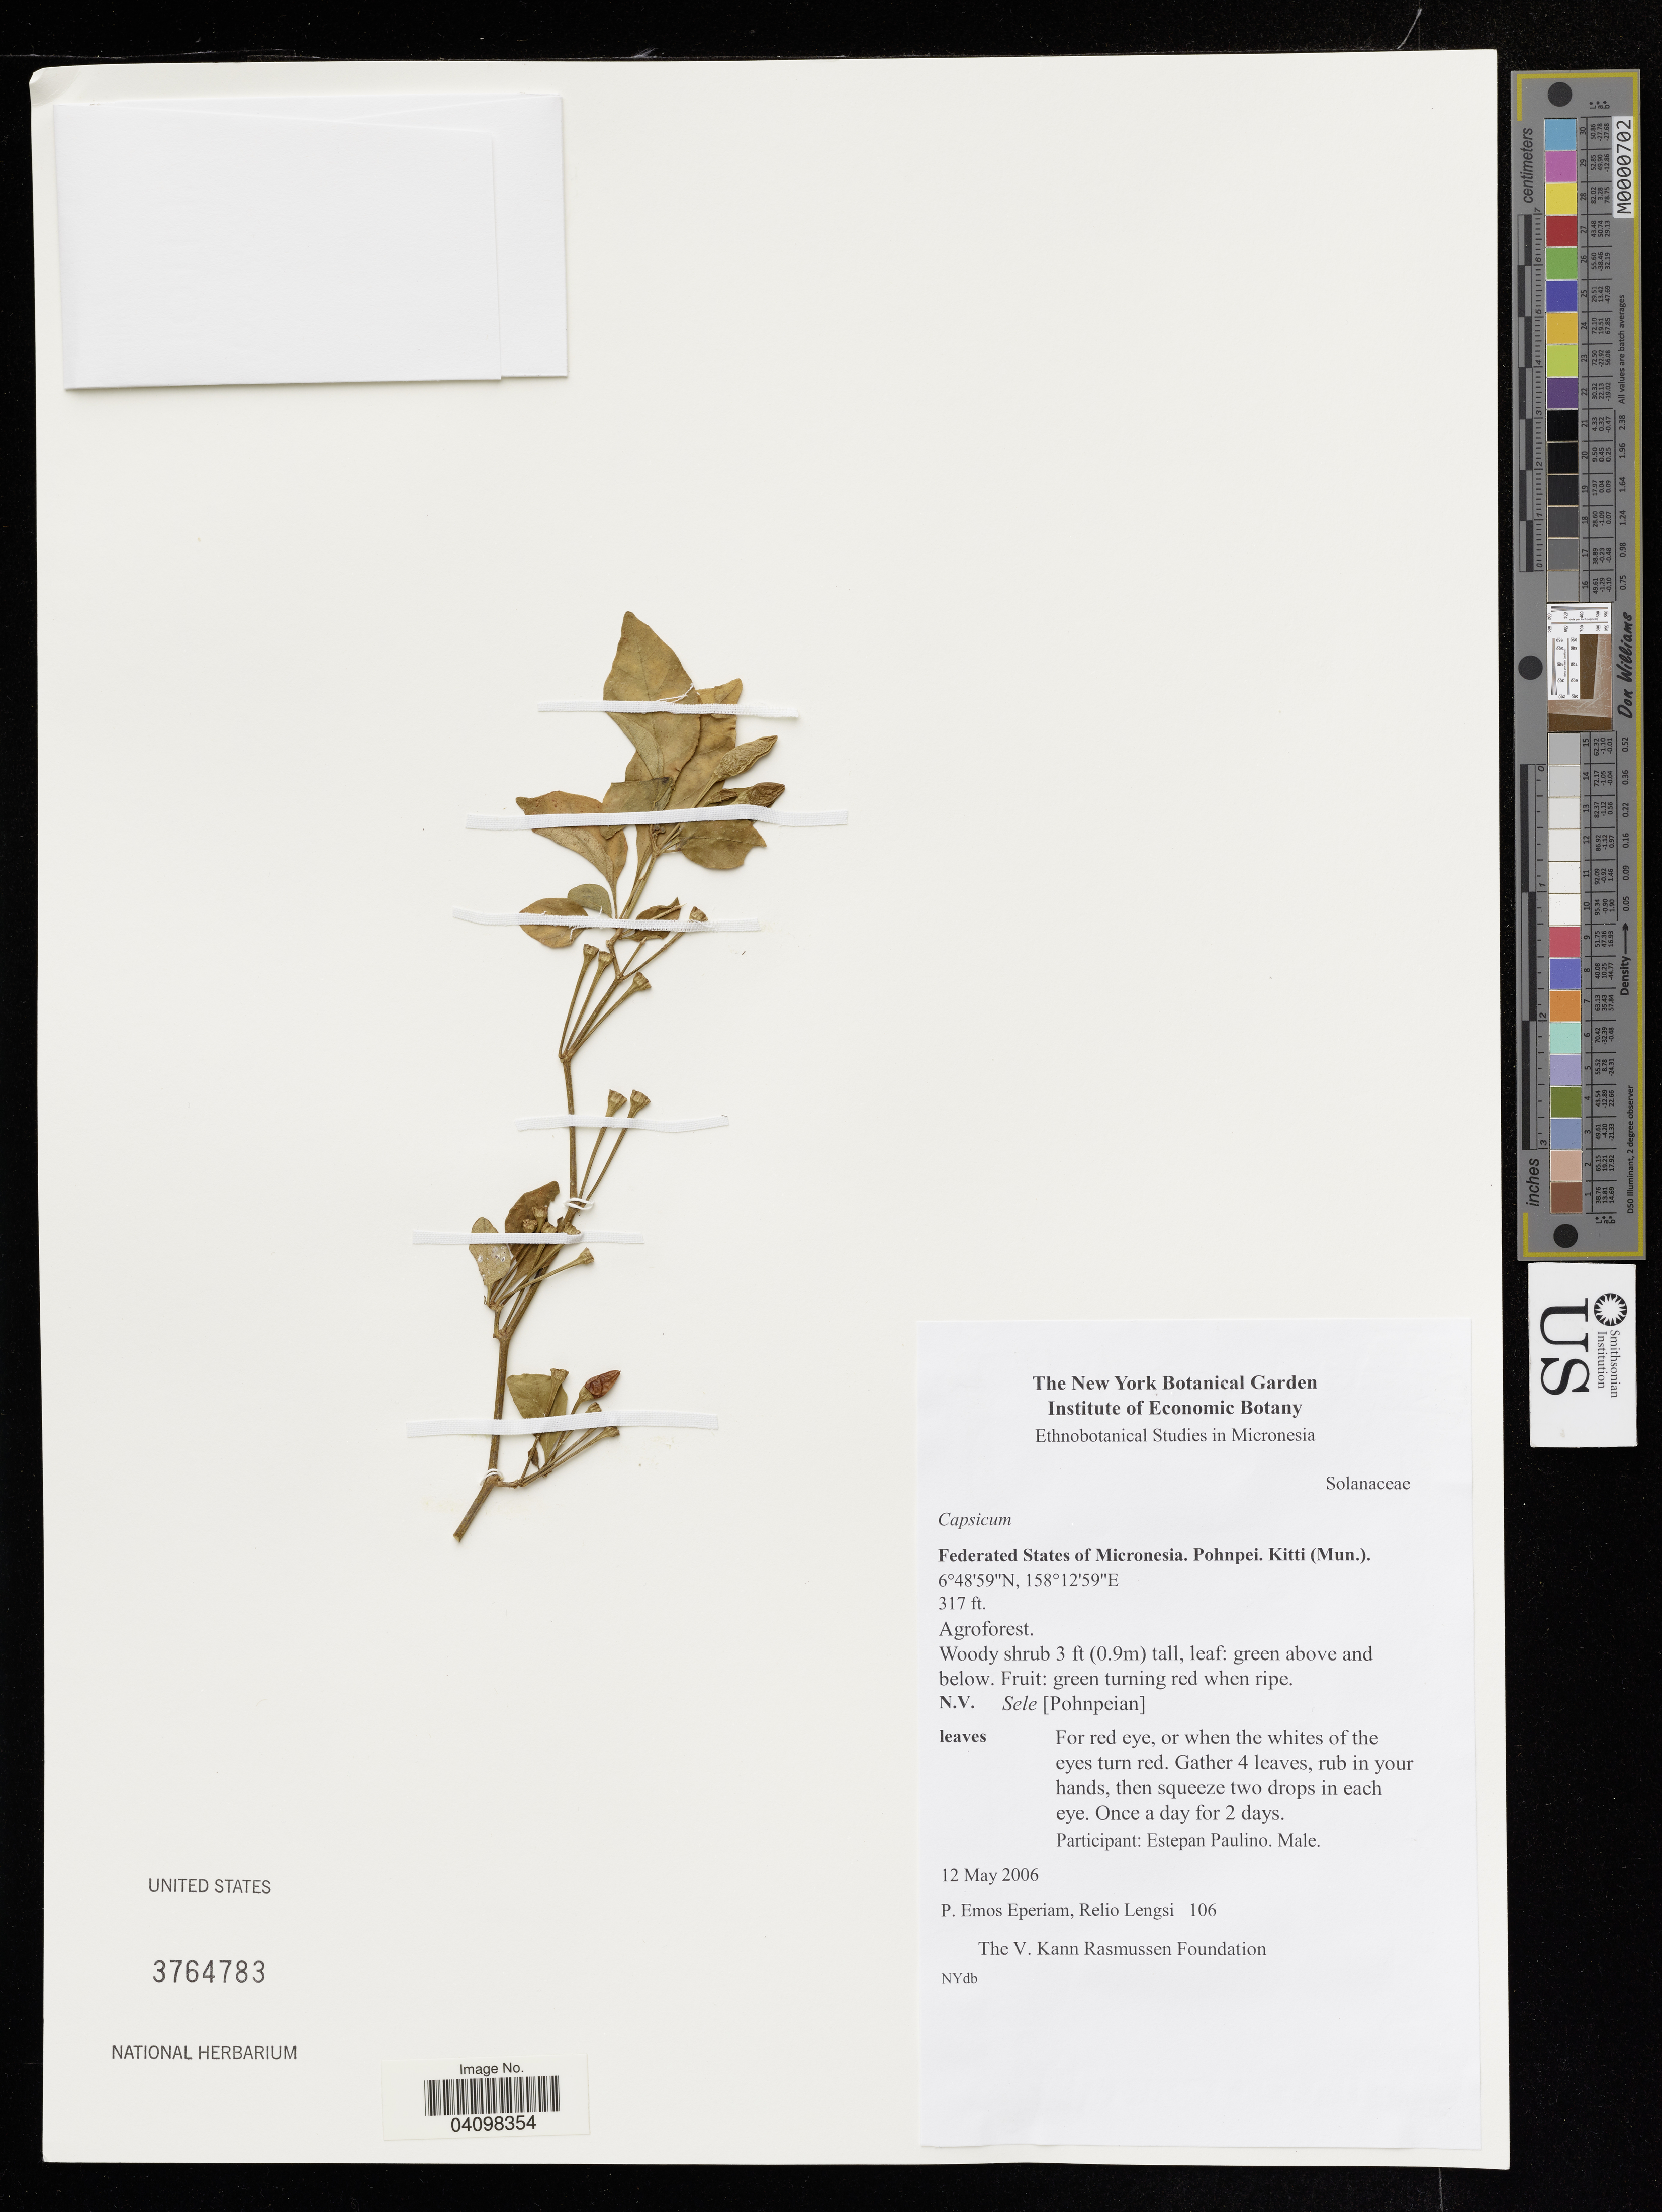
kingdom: Plantae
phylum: Tracheophyta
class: Magnoliopsida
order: Solanales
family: Solanaceae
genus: Capsicum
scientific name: Capsicum sp.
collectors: P. Eperiam & R. Lengsi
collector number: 106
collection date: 2006-05-12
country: Micronesia, Federated States of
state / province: Pohnpei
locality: Kitti (Mun.).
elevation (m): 97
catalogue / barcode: US 3764783